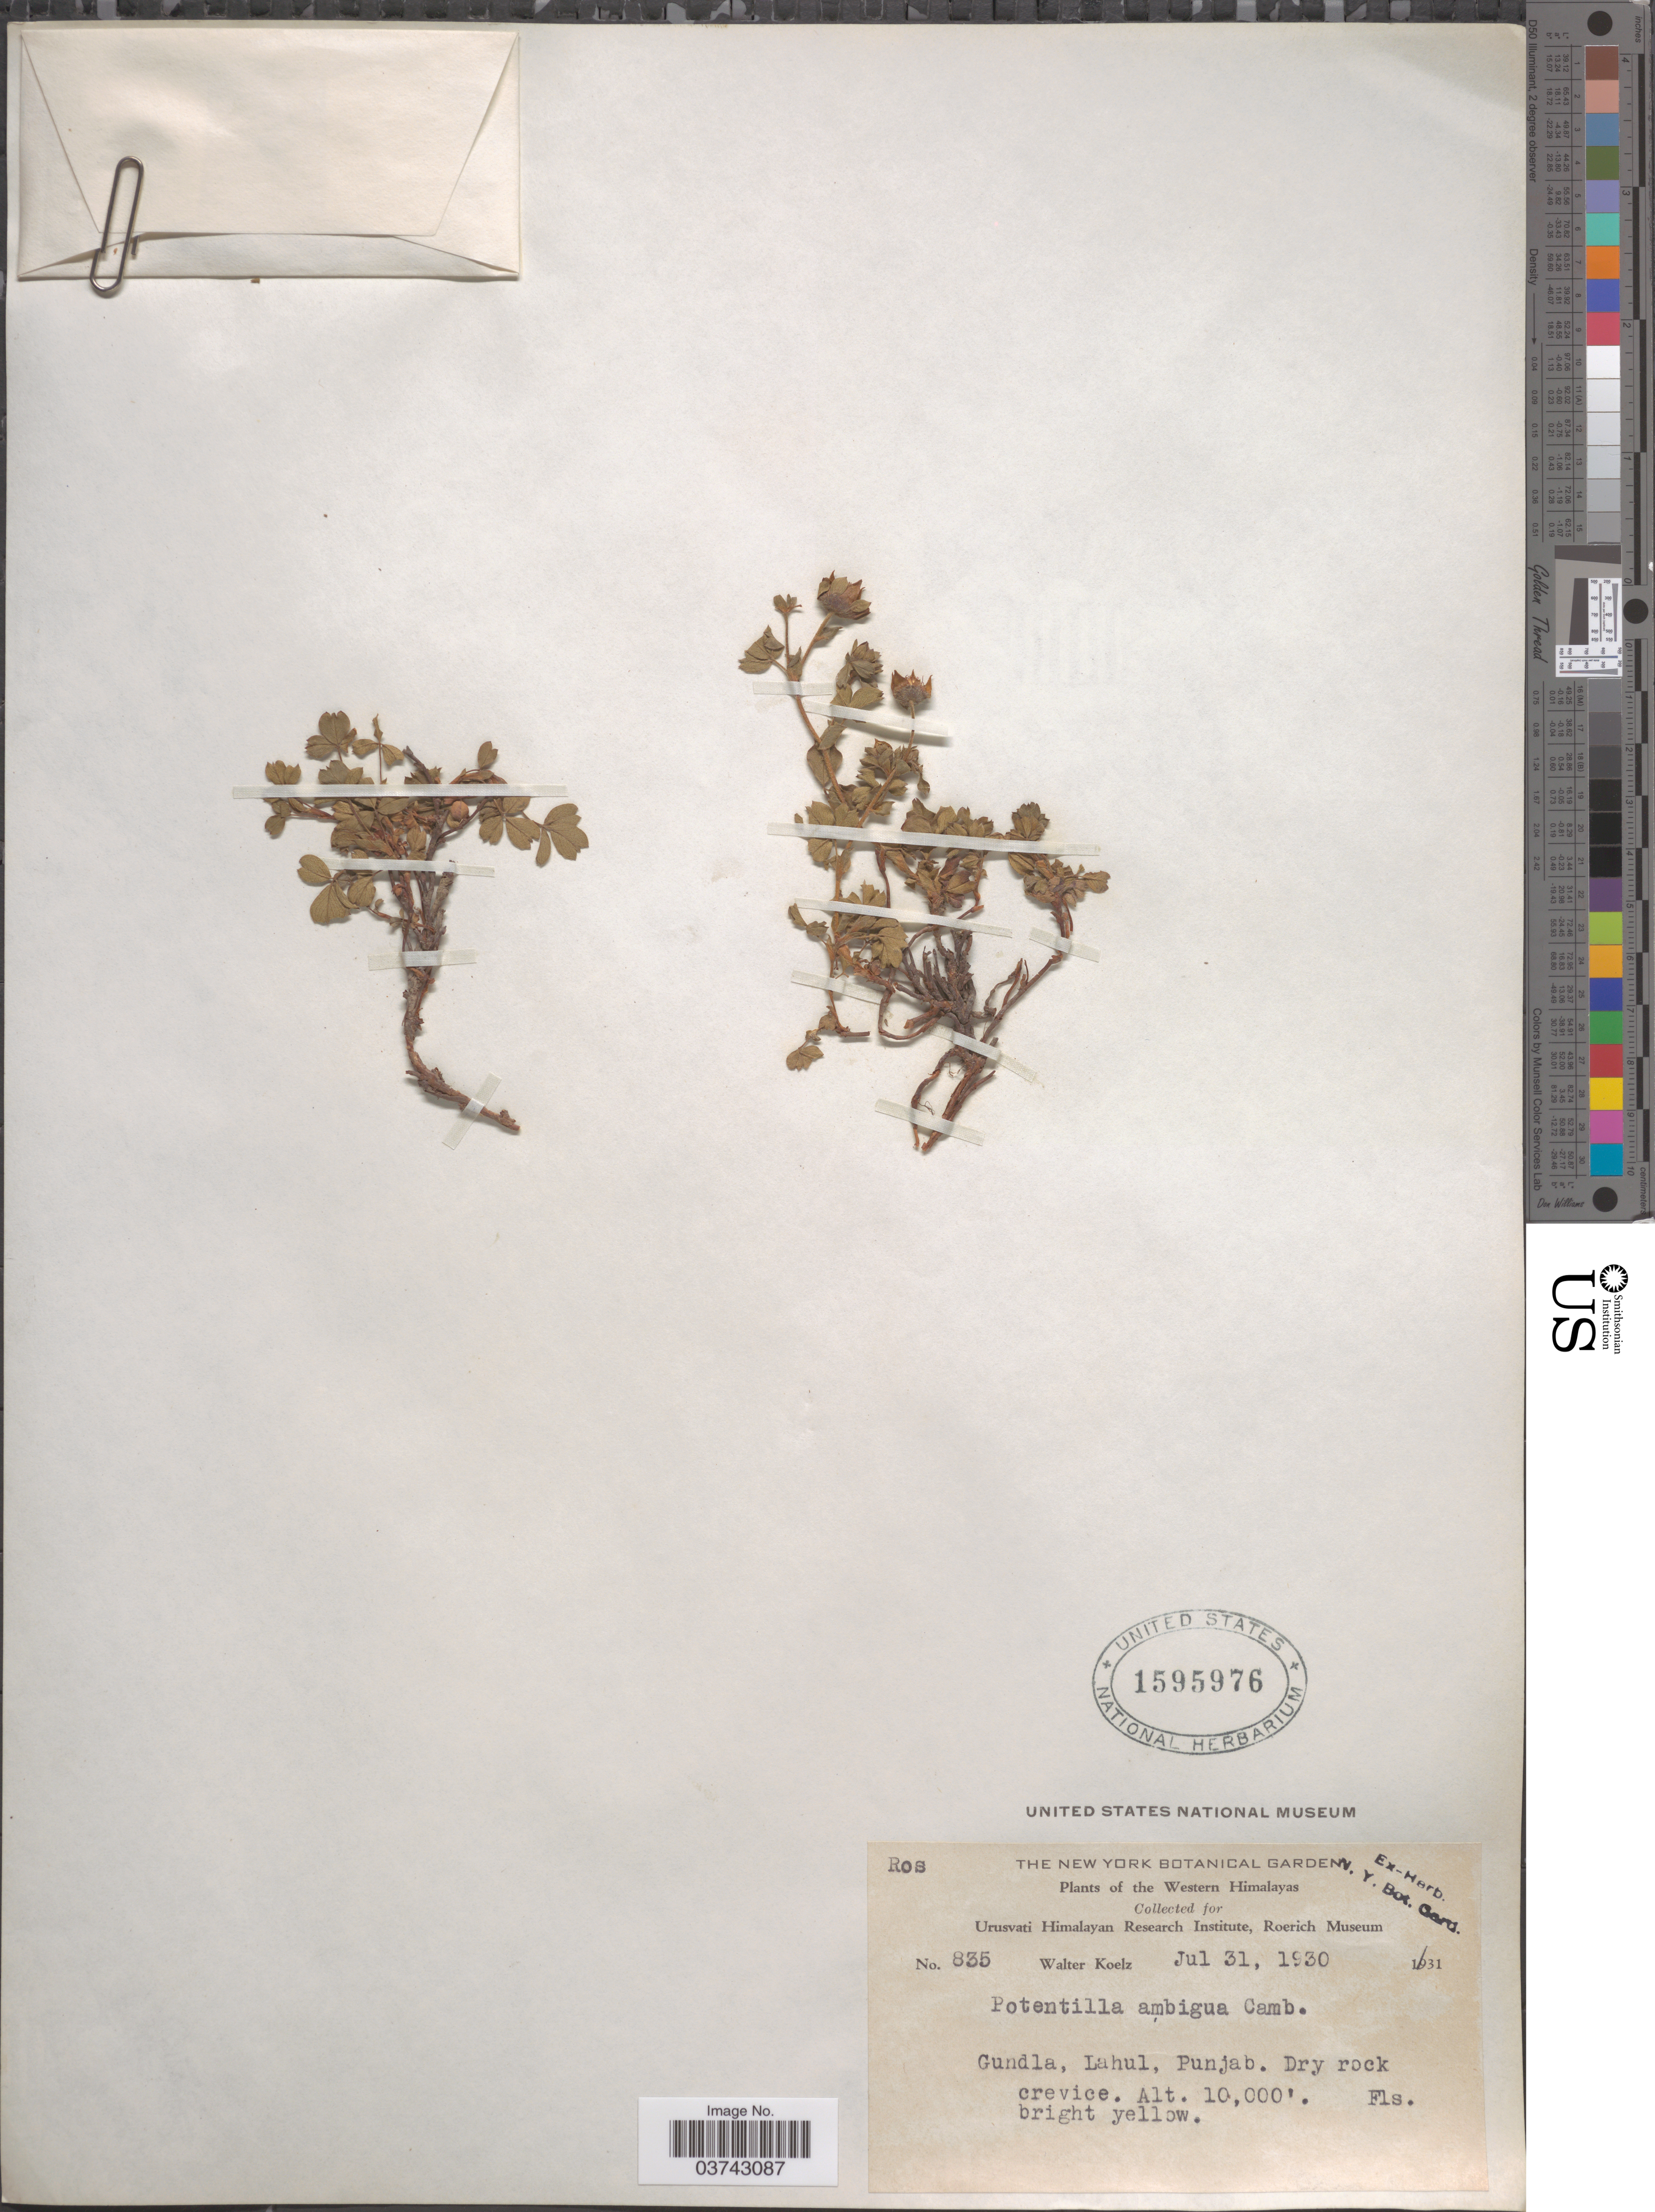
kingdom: Plantae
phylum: Tracheophyta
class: Magnoliopsida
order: Rosales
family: Rosaceae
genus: Potentilla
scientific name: Potentilla ambigua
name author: Gaudin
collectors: W. N. Koelz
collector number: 835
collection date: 1930-07-31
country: India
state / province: Punjab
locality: The Western Himalayas. Gundla, Lahul, Punjab.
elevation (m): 3048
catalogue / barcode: US 1595976